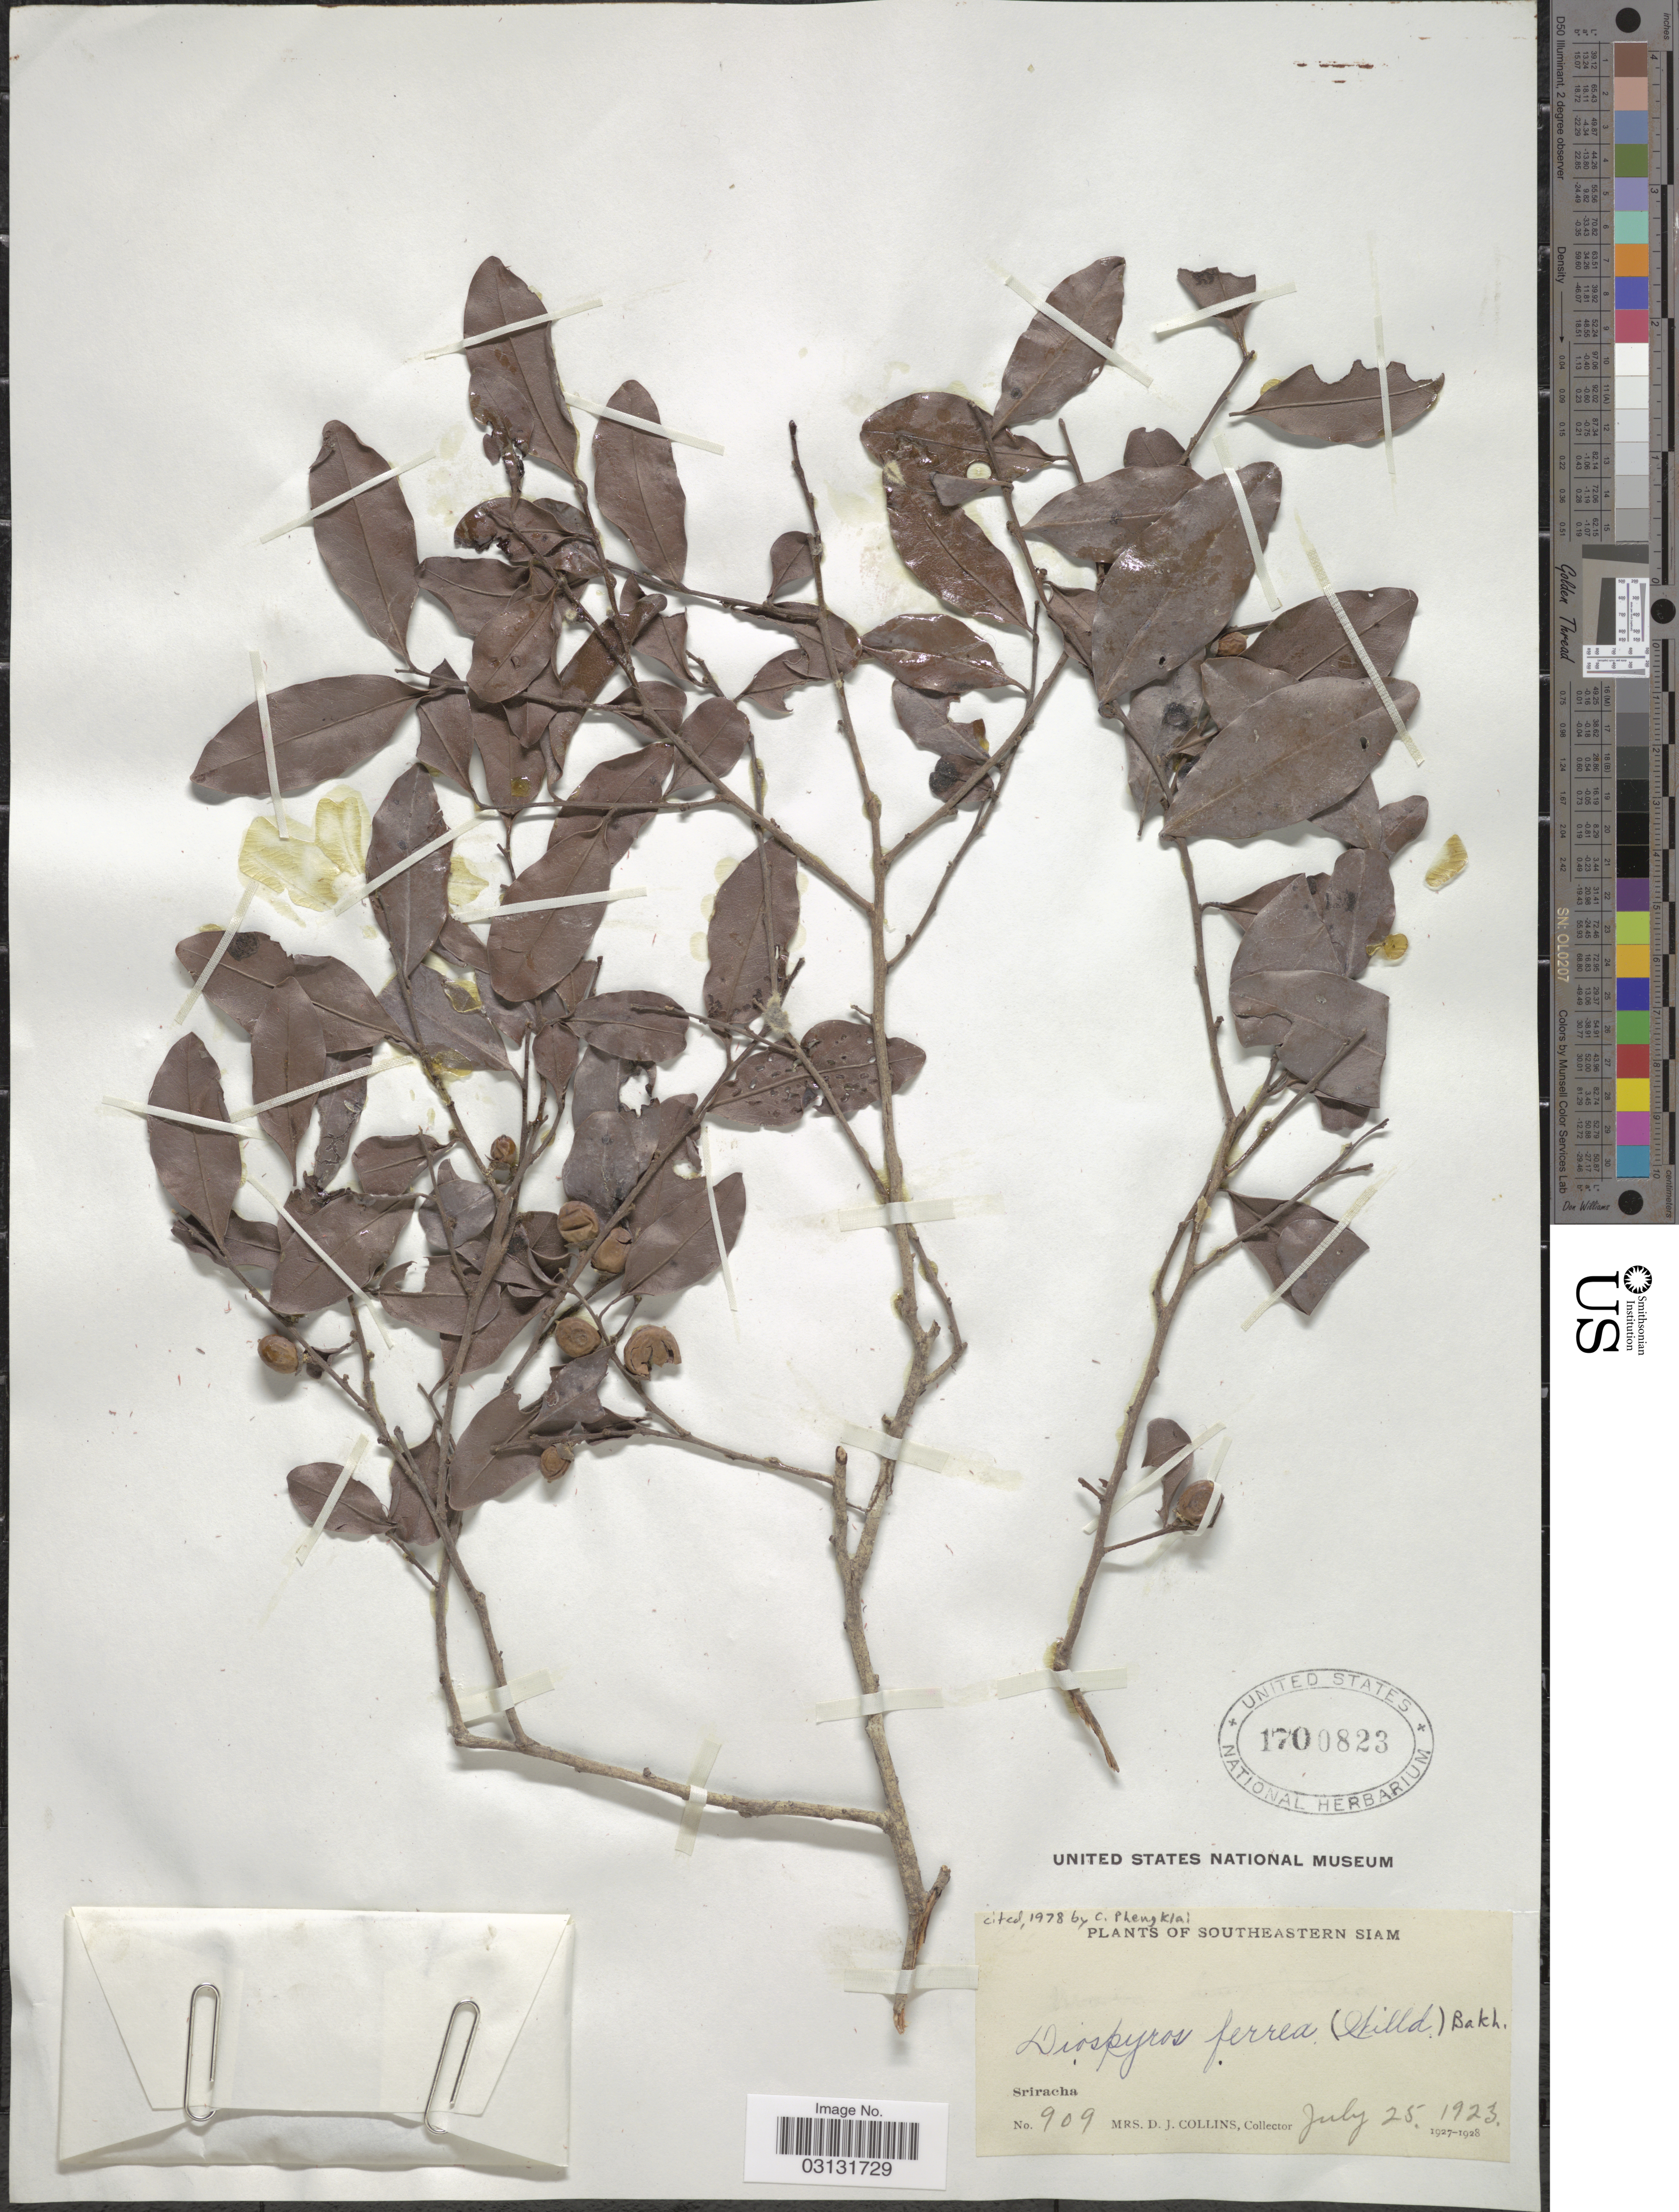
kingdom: Plantae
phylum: Tracheophyta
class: Magnoliopsida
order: Ericales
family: Ebenaceae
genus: Diospyros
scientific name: Diospyros ferrea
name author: (Willd.) Bakh.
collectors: Mrs. D. J. Collins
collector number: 909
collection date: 1923-07-25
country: Thailand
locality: Southeastern Siam. Sriracha.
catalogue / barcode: US 1700823